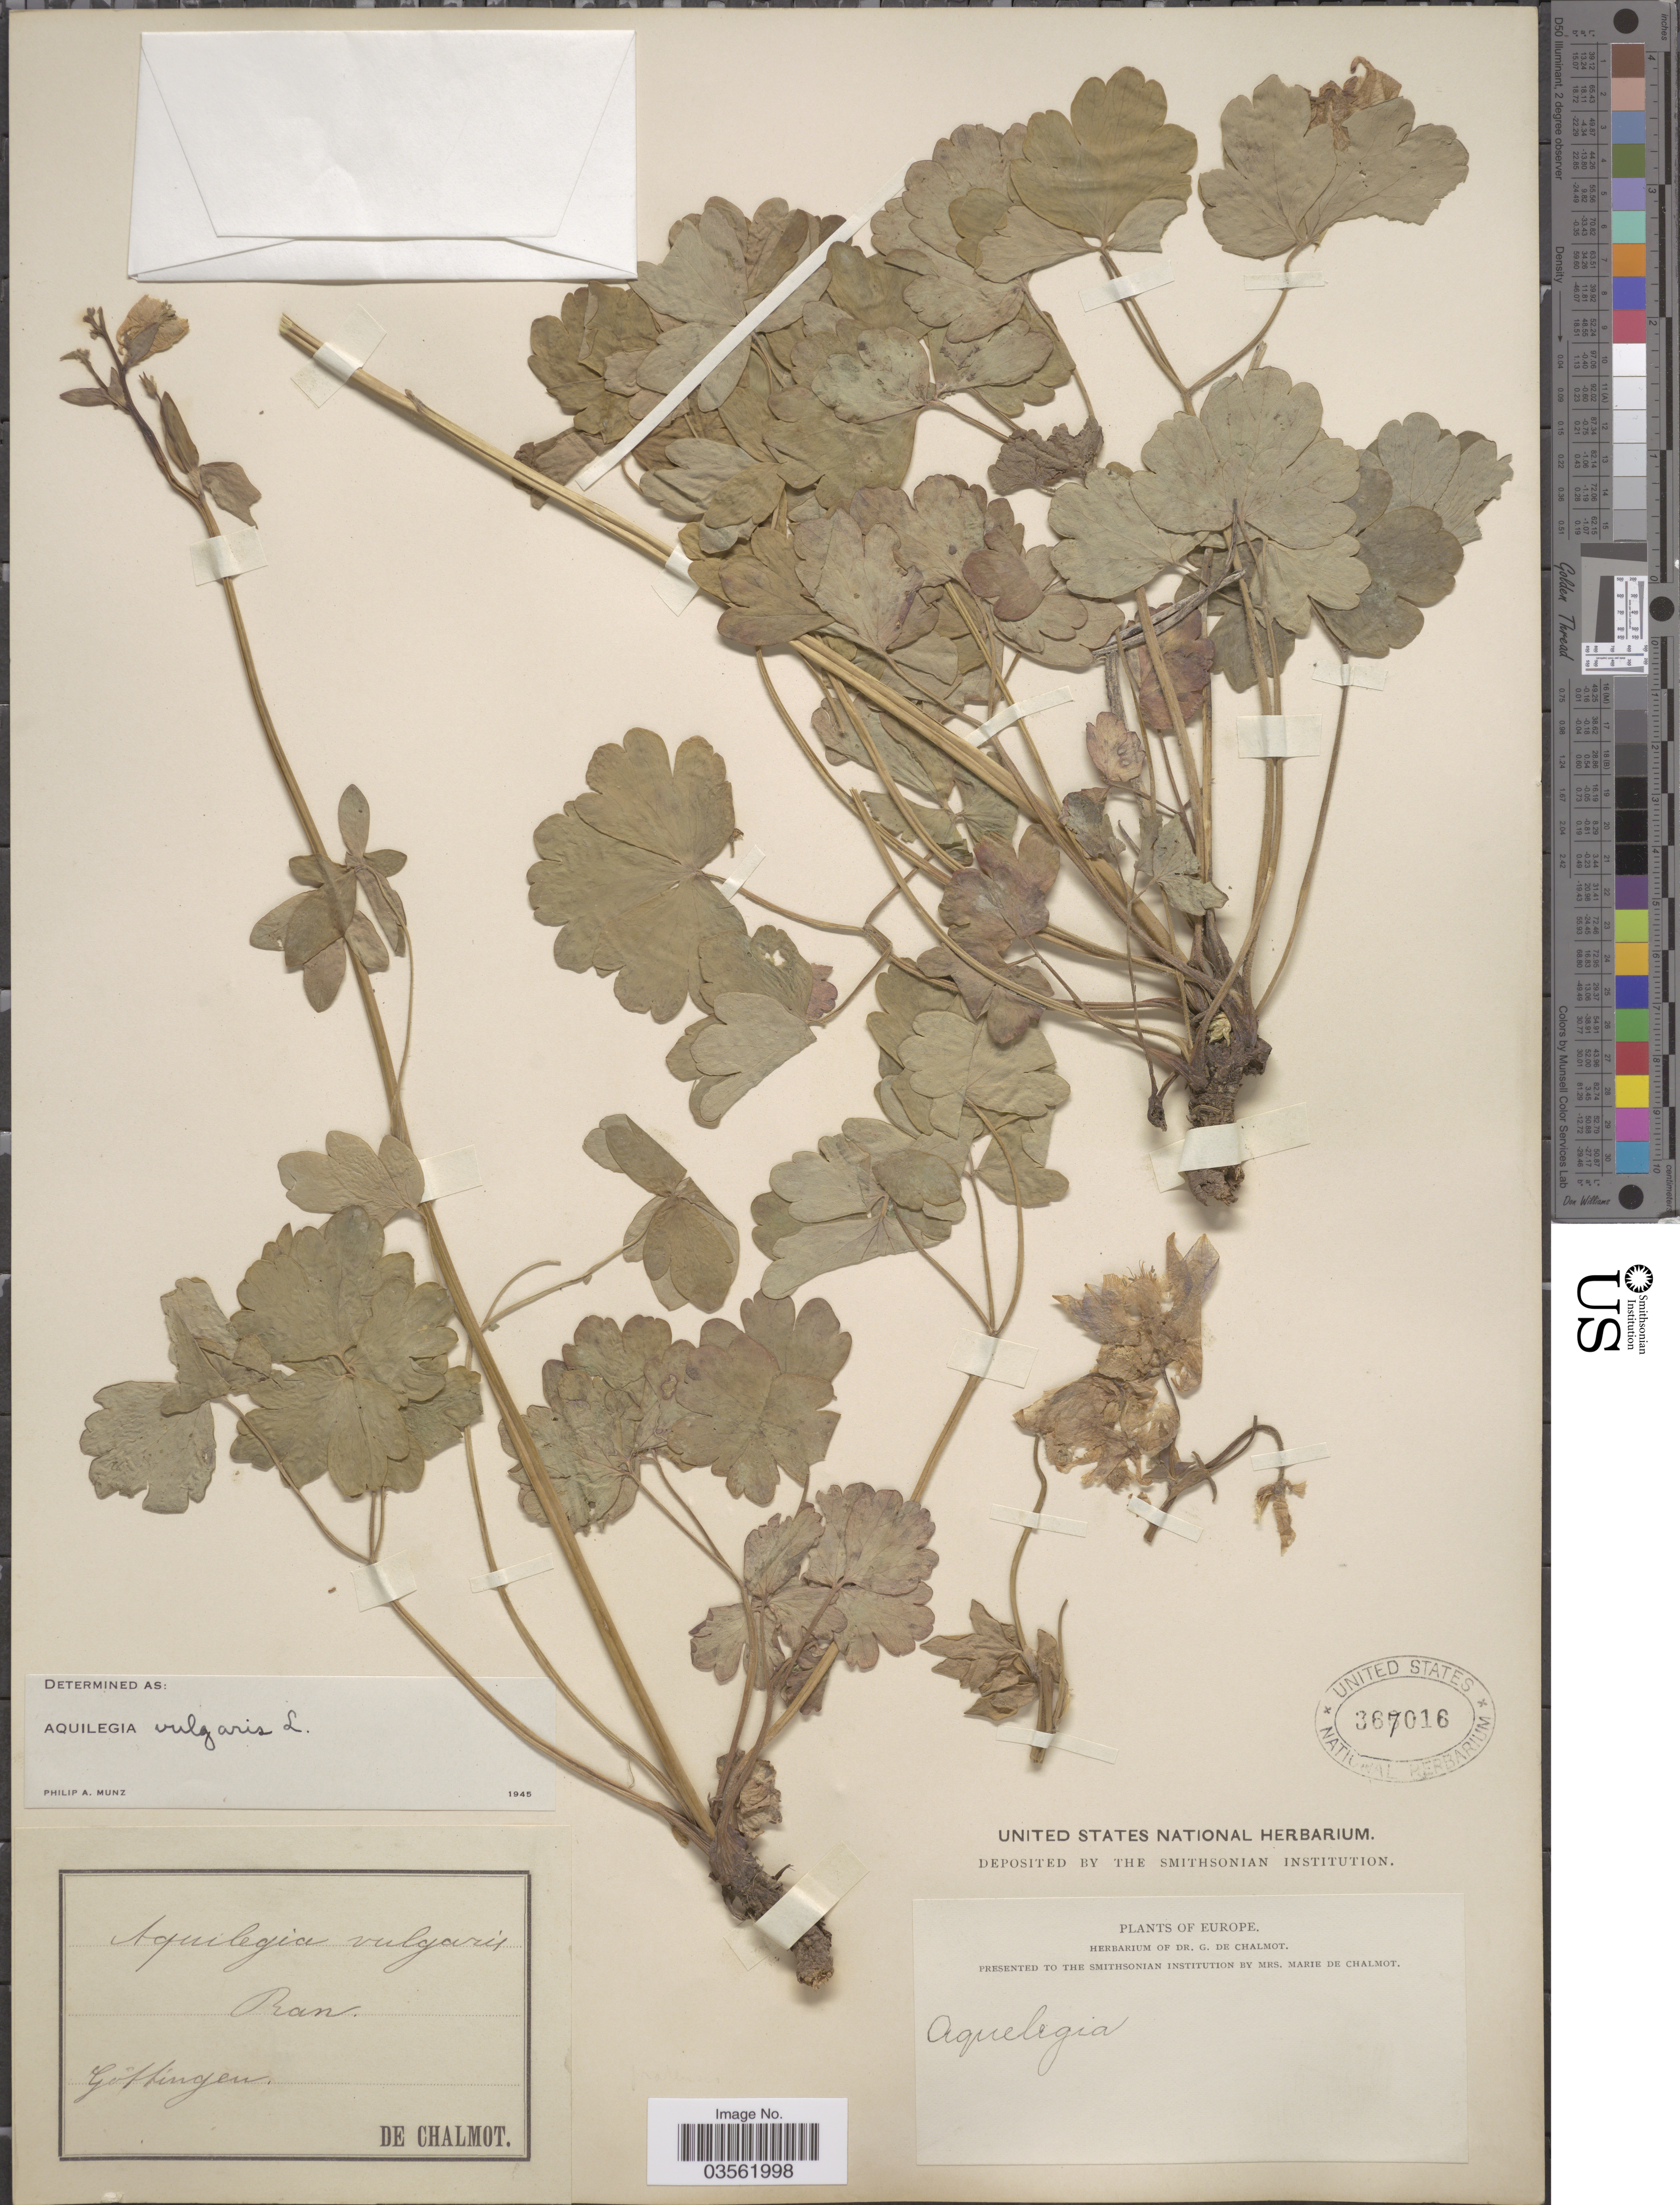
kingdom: Plantae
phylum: Tracheophyta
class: Magnoliopsida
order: Ranunculales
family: Ranunculaceae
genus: Aquilegia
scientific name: Aquilegia vulgaris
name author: L.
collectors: G. de Chalmot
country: Germany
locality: Göttingen. Europe.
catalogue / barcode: US 367016